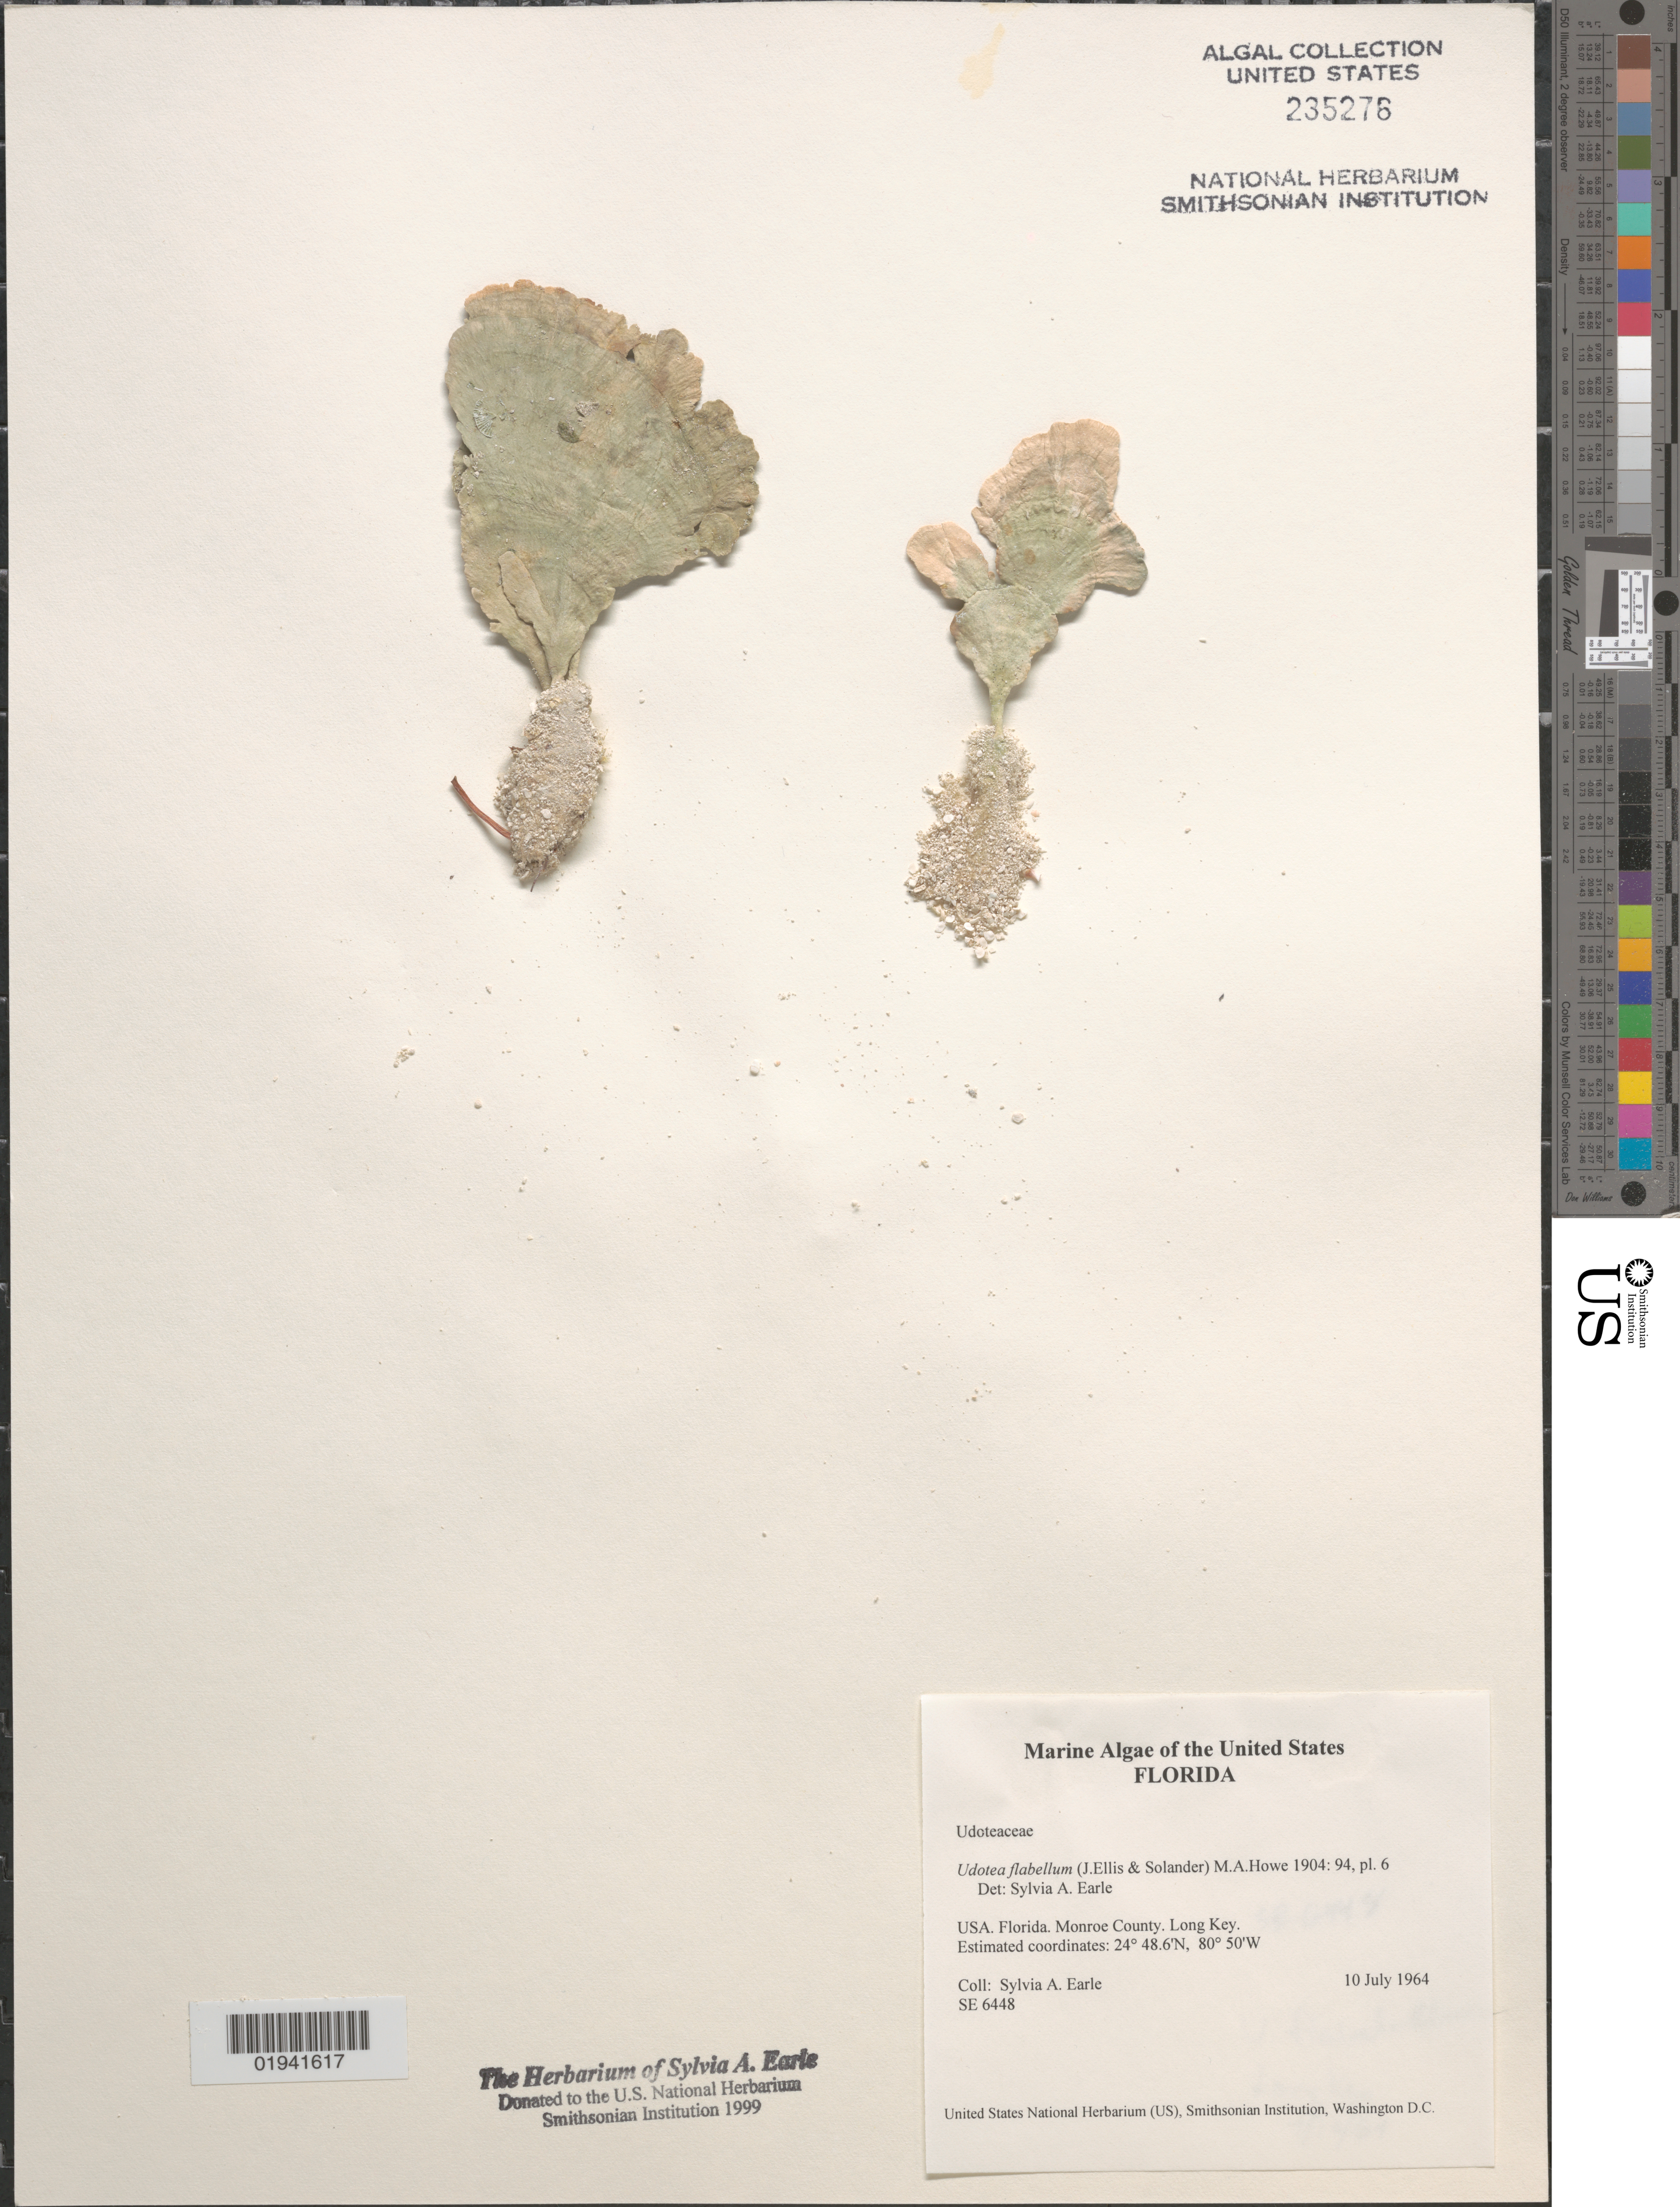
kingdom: Plantae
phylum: Chlorophyta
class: Ulvophyceae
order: Bryopsidales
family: Udoteaceae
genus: Udotea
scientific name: Udotea flabellum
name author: (J. Ellis & Sol.) M. Howe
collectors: S. A. Earle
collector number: SE6448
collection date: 1964-07-10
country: United States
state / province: Florida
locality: Monroe County. Long Key.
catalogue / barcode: US 235276